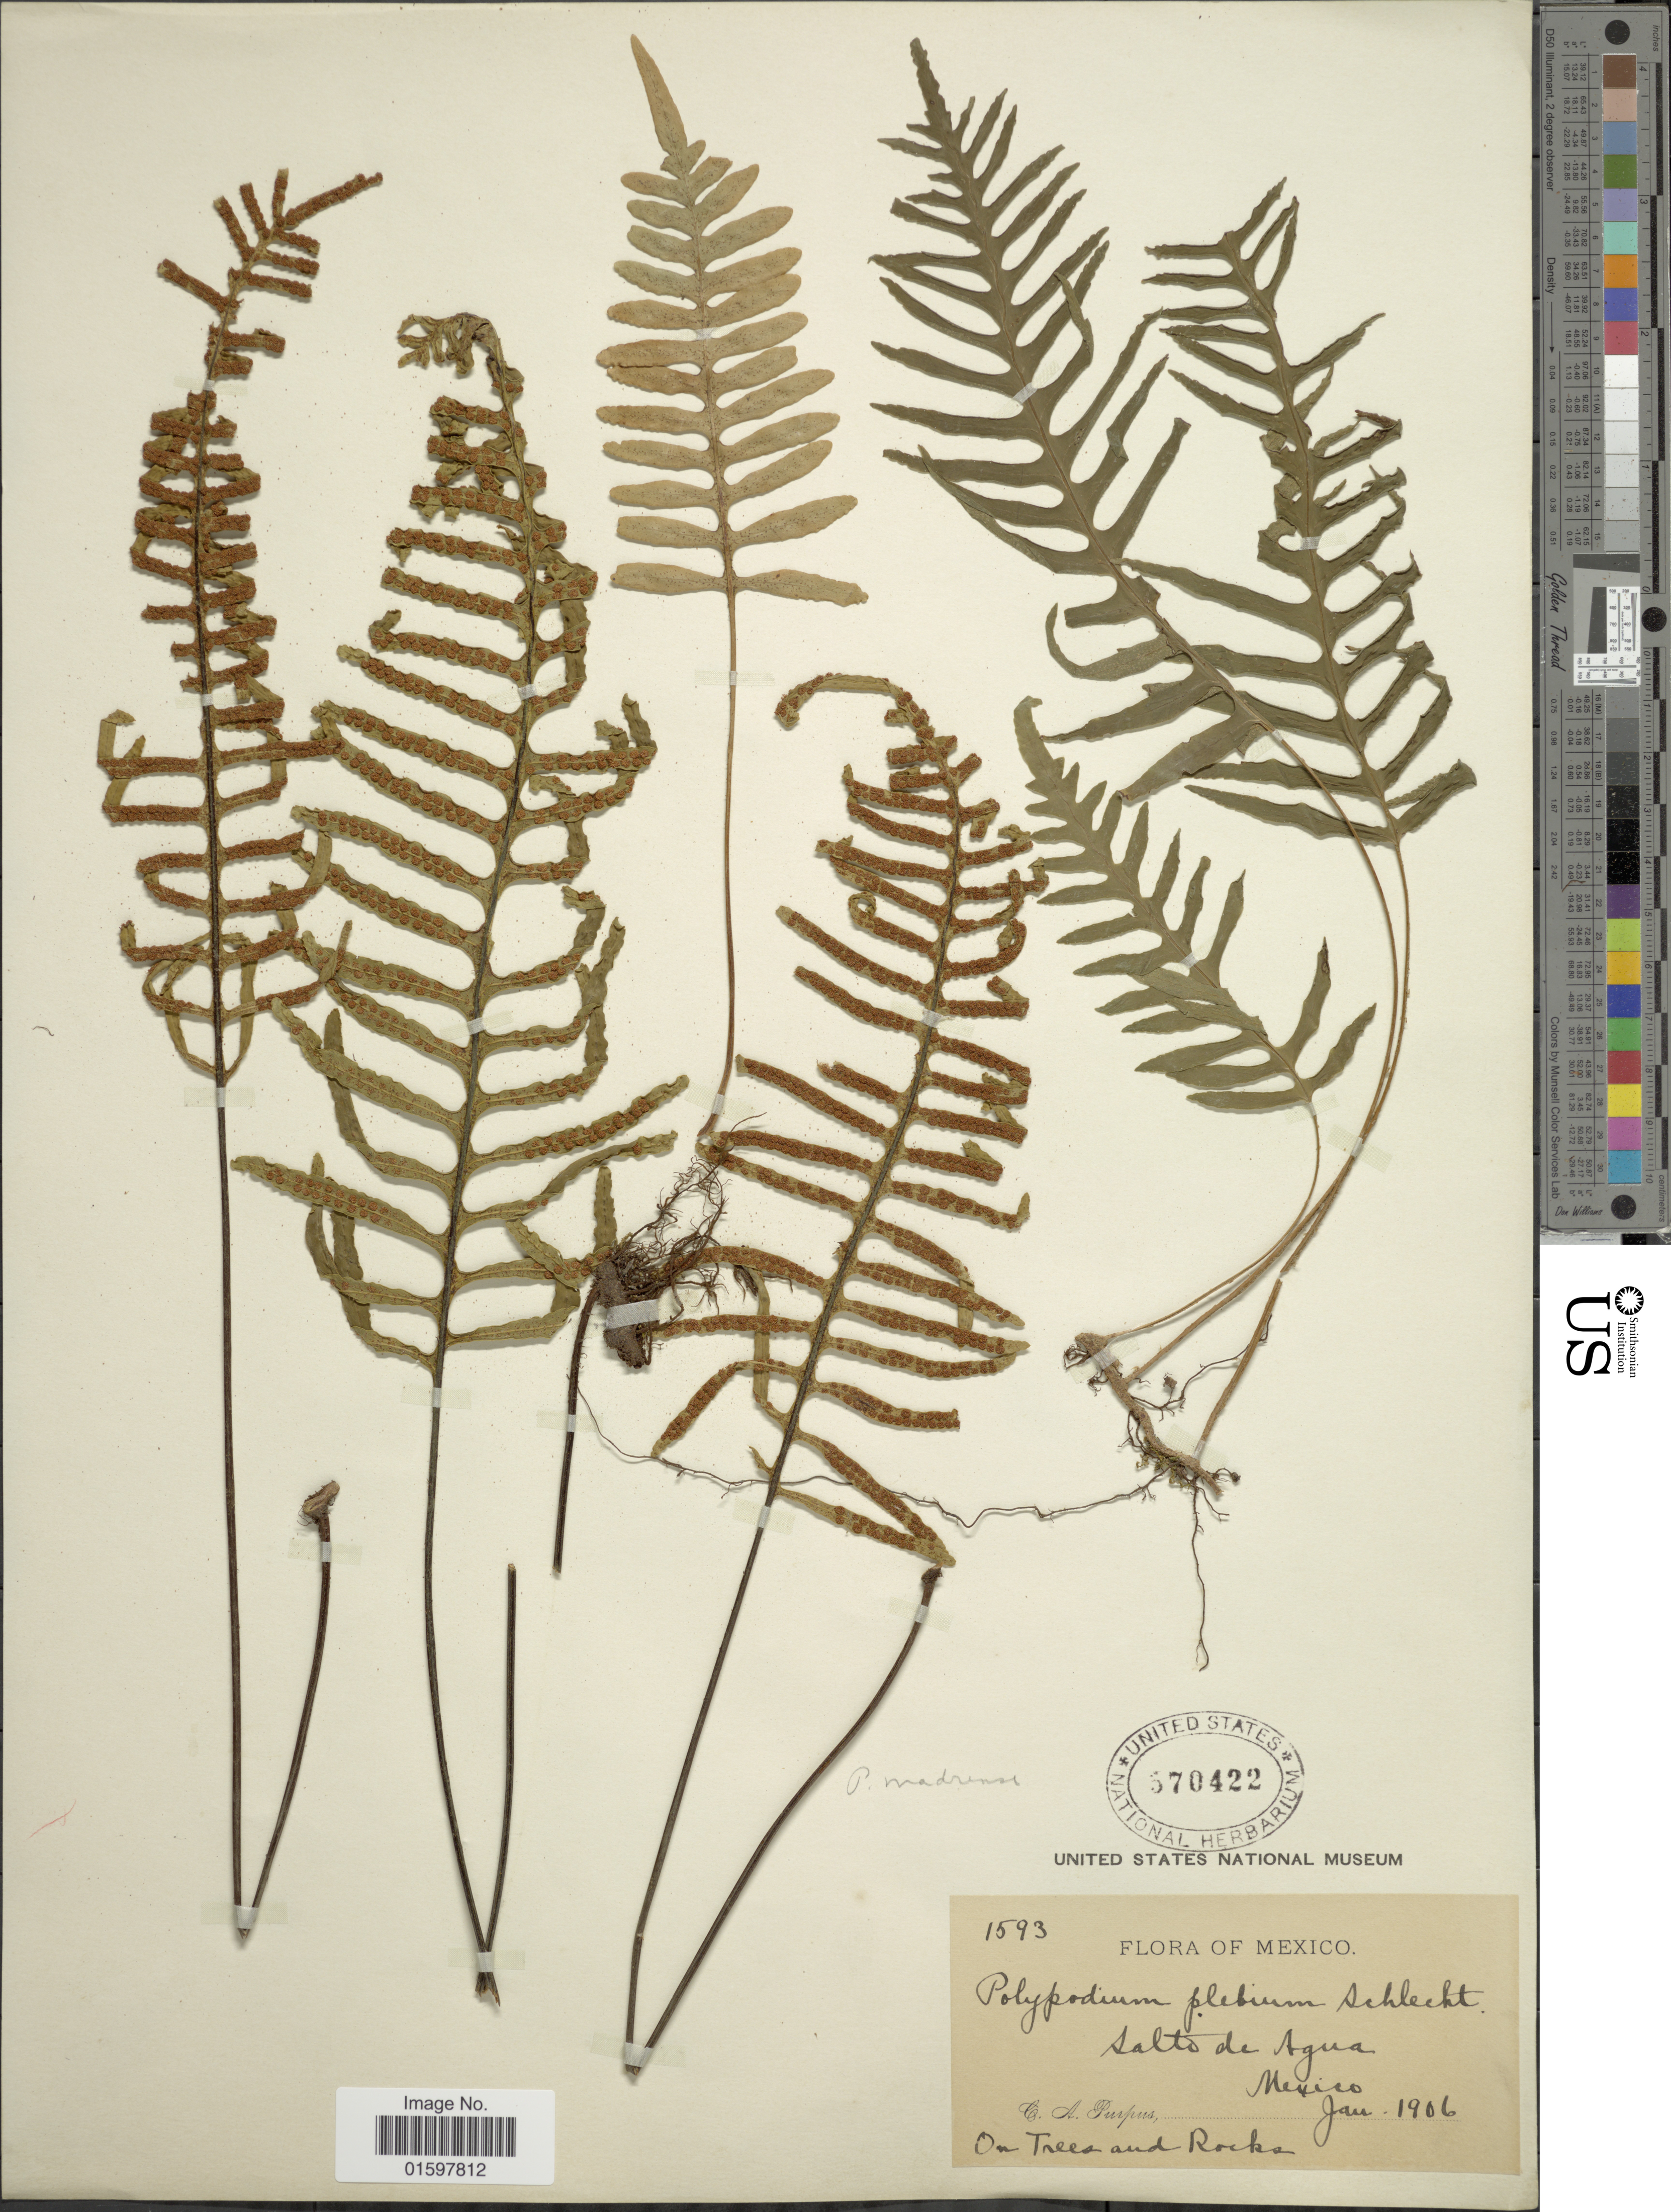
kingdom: Plantae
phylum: Tracheophyta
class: Polypodiopsida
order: Polypodiales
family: Polypodiaceae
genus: Pleopeltis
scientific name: Pleopeltis madrense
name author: (J. Sm.) A.R. Sm. & Tejero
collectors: C. A. Purpus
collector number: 1593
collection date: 1906-01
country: Mexico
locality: Salto de Agua.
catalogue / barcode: US 570422